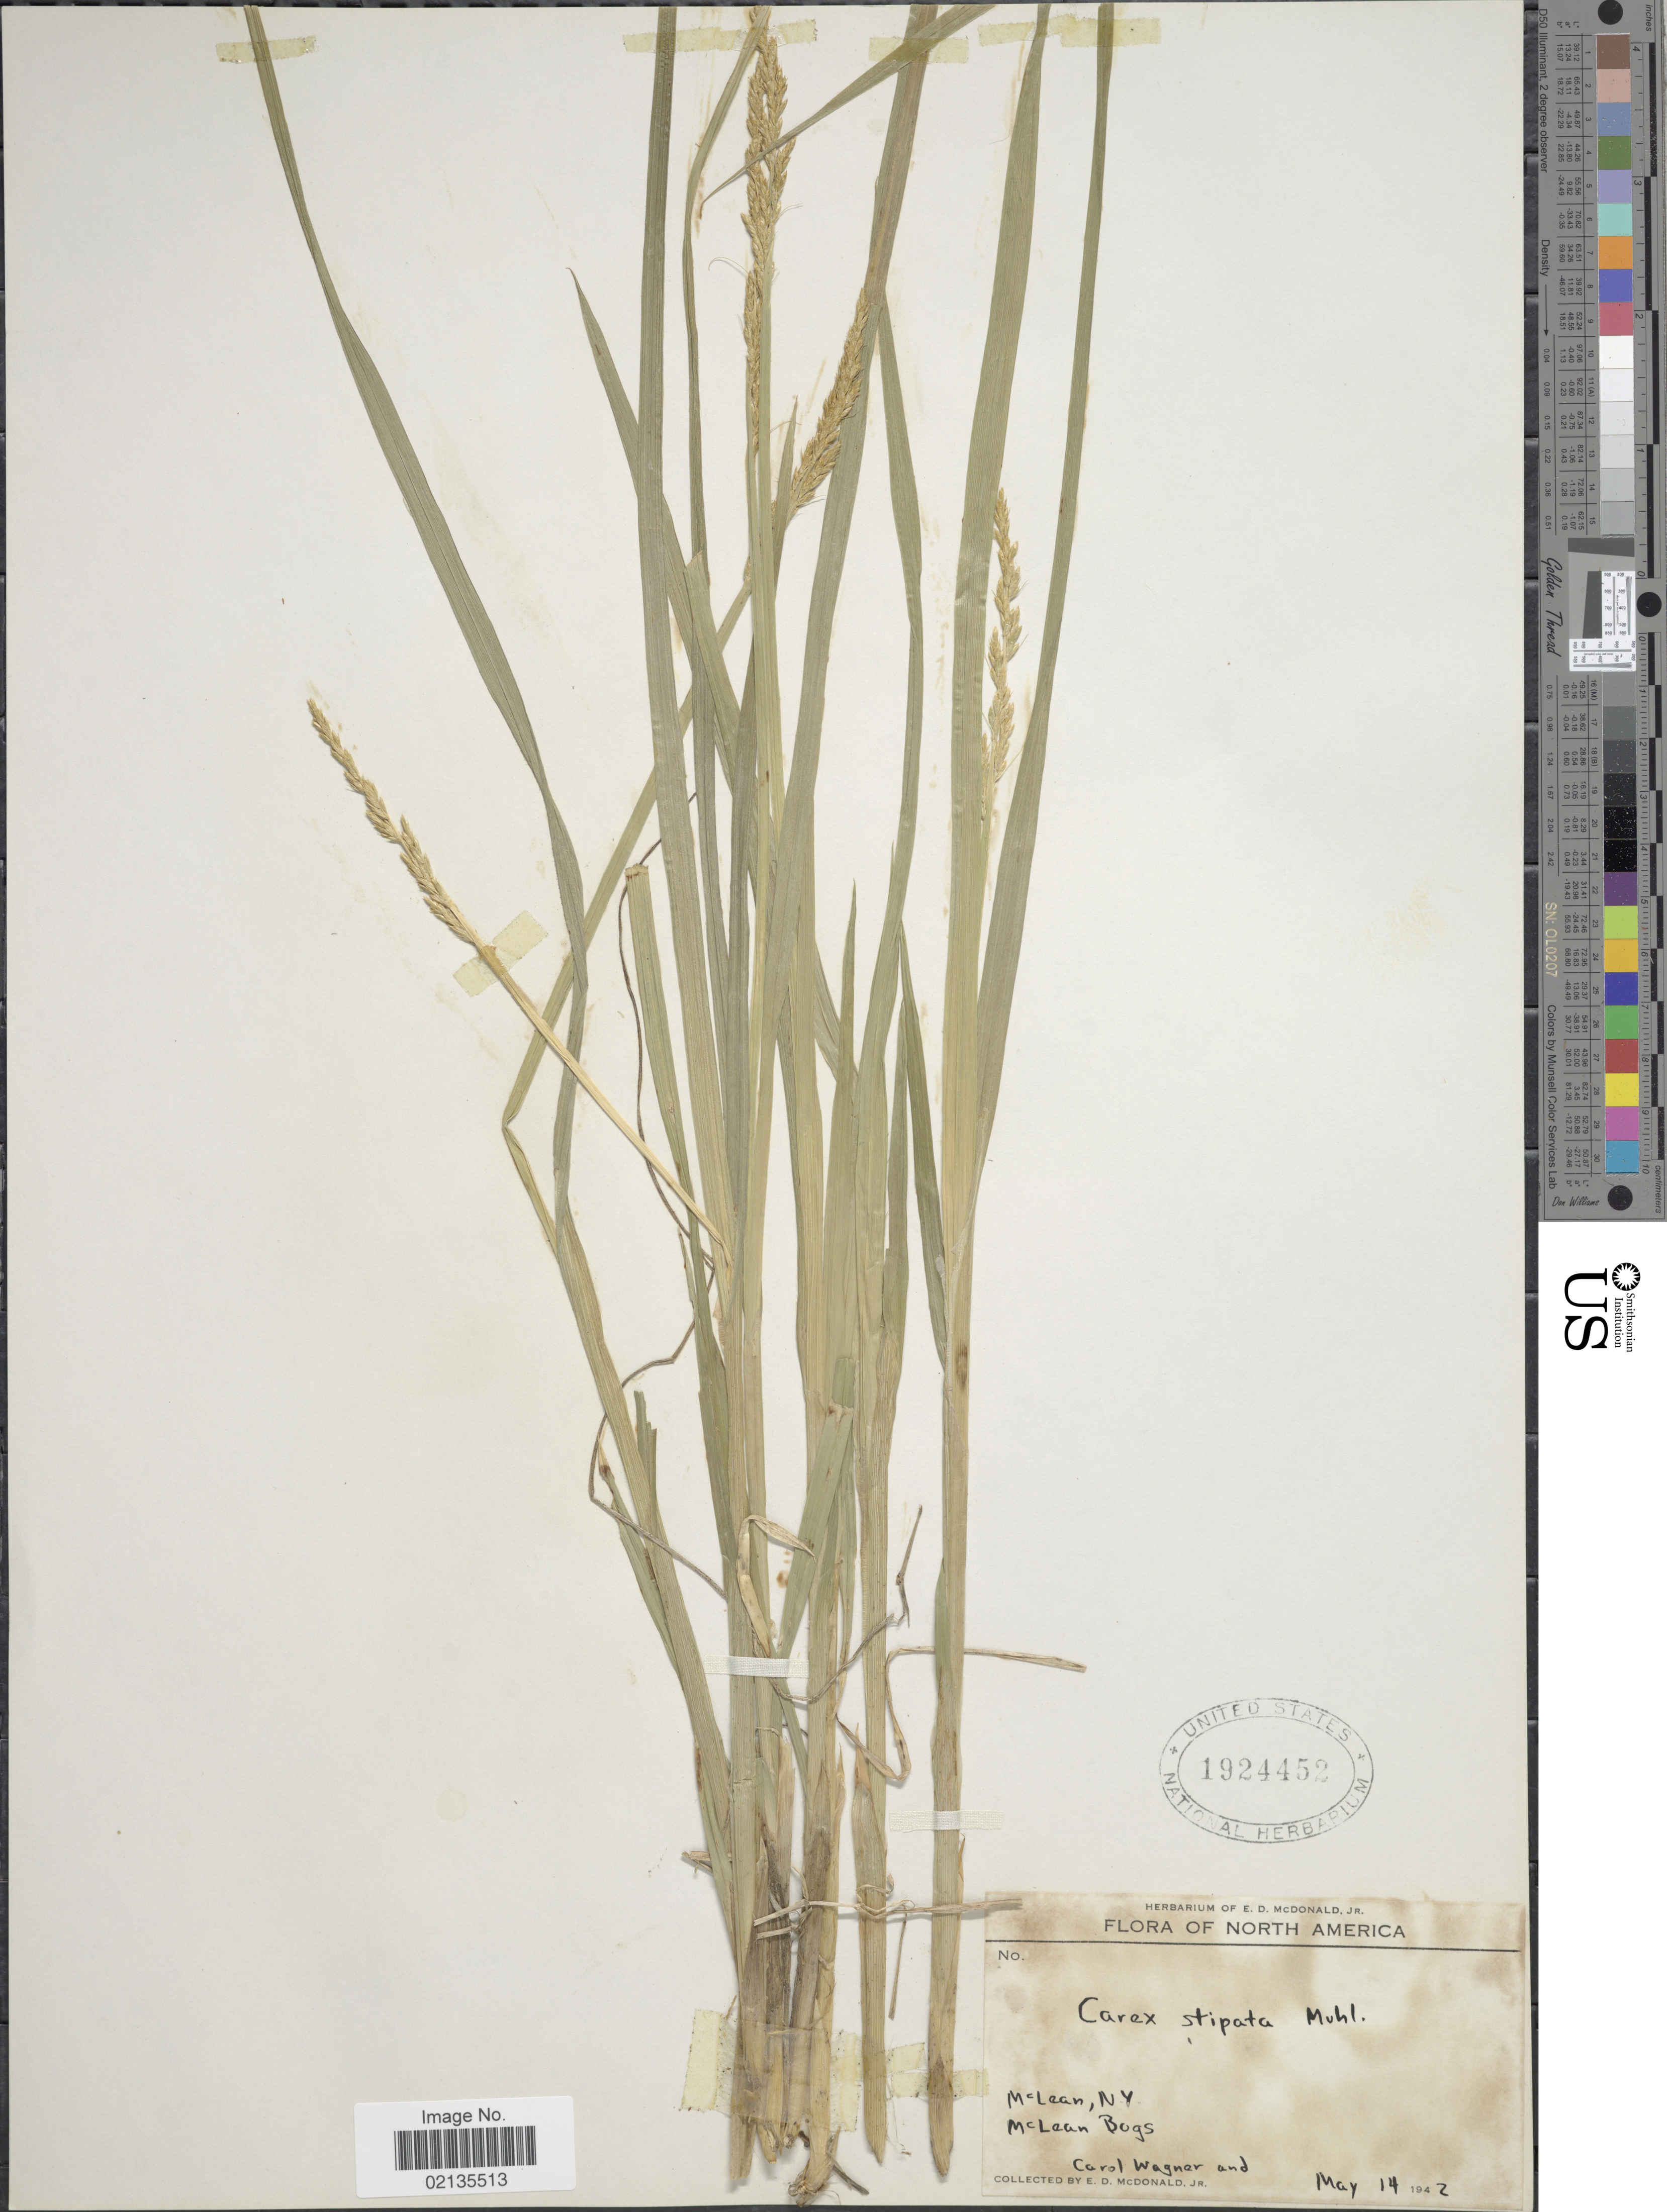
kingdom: Plantae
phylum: Tracheophyta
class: Liliopsida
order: Poales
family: Cyperaceae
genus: Carex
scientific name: Carex stipata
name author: Muhl. ex Willd.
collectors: C. Wagner & E. D. McDonald Jr.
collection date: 1942-05-14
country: United States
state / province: New York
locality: McLean, McLean Bogs.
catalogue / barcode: US 1924452